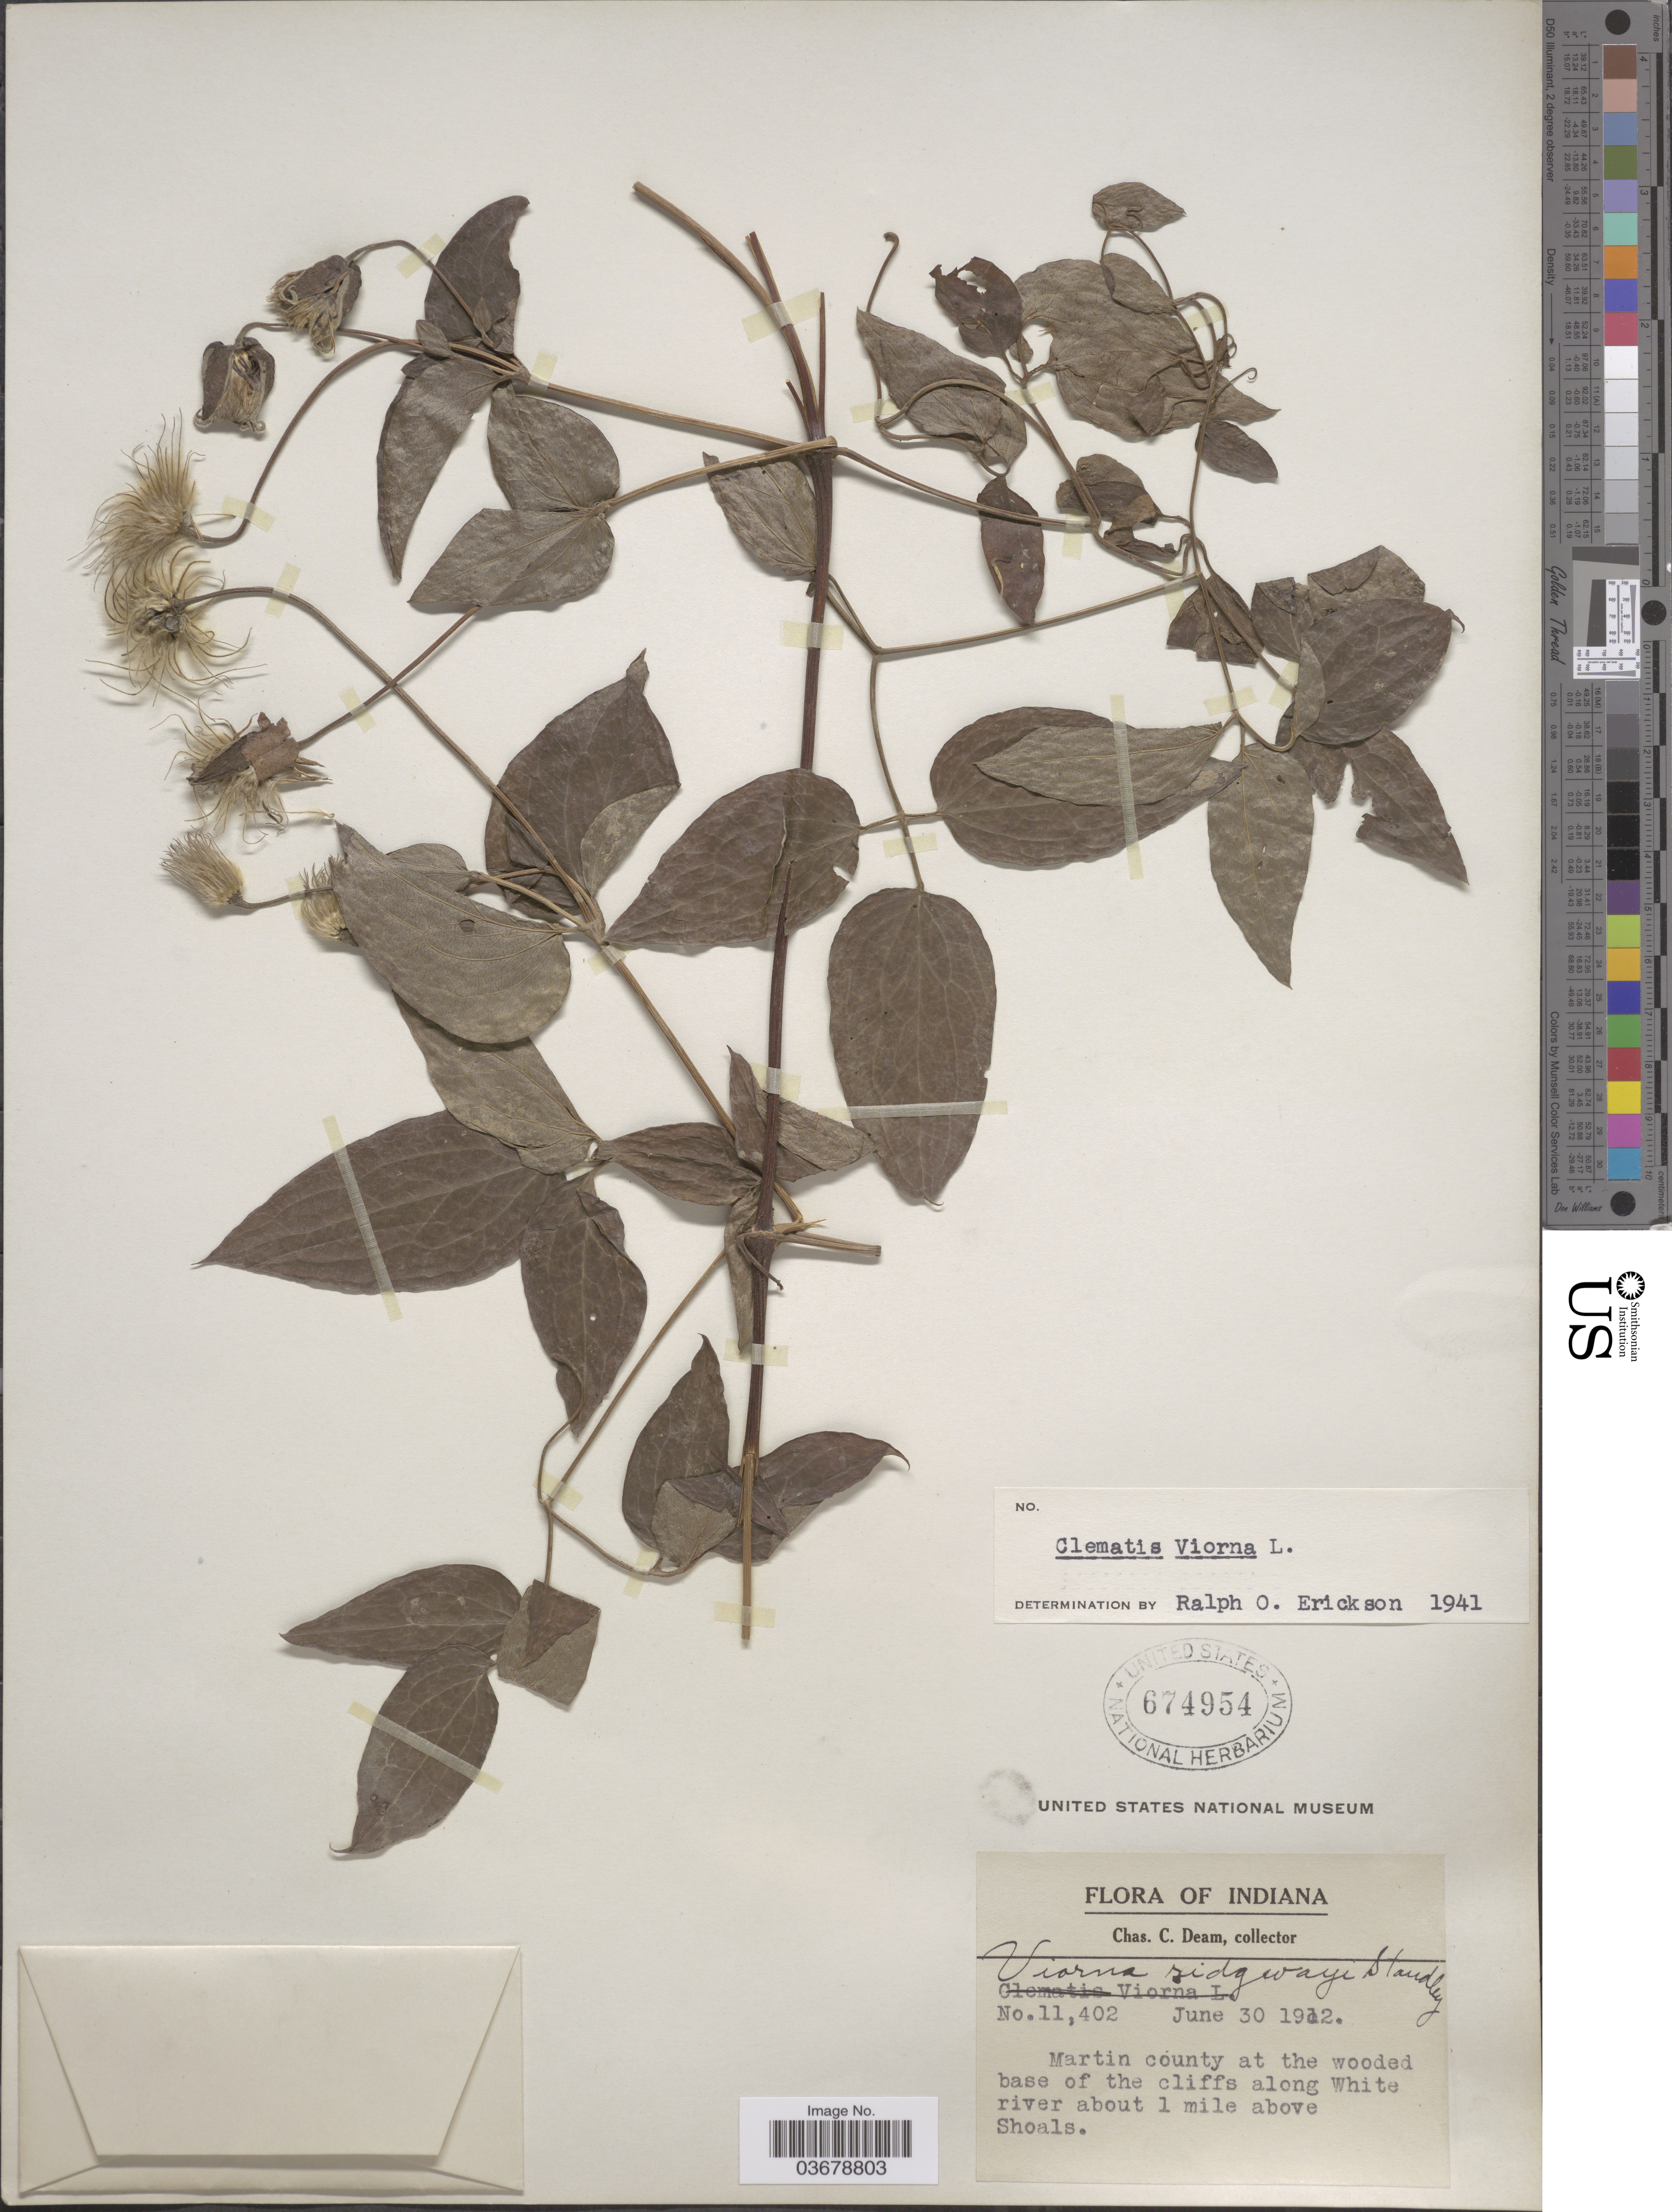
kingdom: Plantae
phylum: Tracheophyta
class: Magnoliopsida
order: Ranunculales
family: Ranunculaceae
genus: Clematis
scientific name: Clematis viorna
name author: L.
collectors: C. C. Deam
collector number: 11402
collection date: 1912-06-30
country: United States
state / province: Indiana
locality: Martin county at the wooded base of the cliffs along White river about 1 mile above Shoals.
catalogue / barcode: US 674954